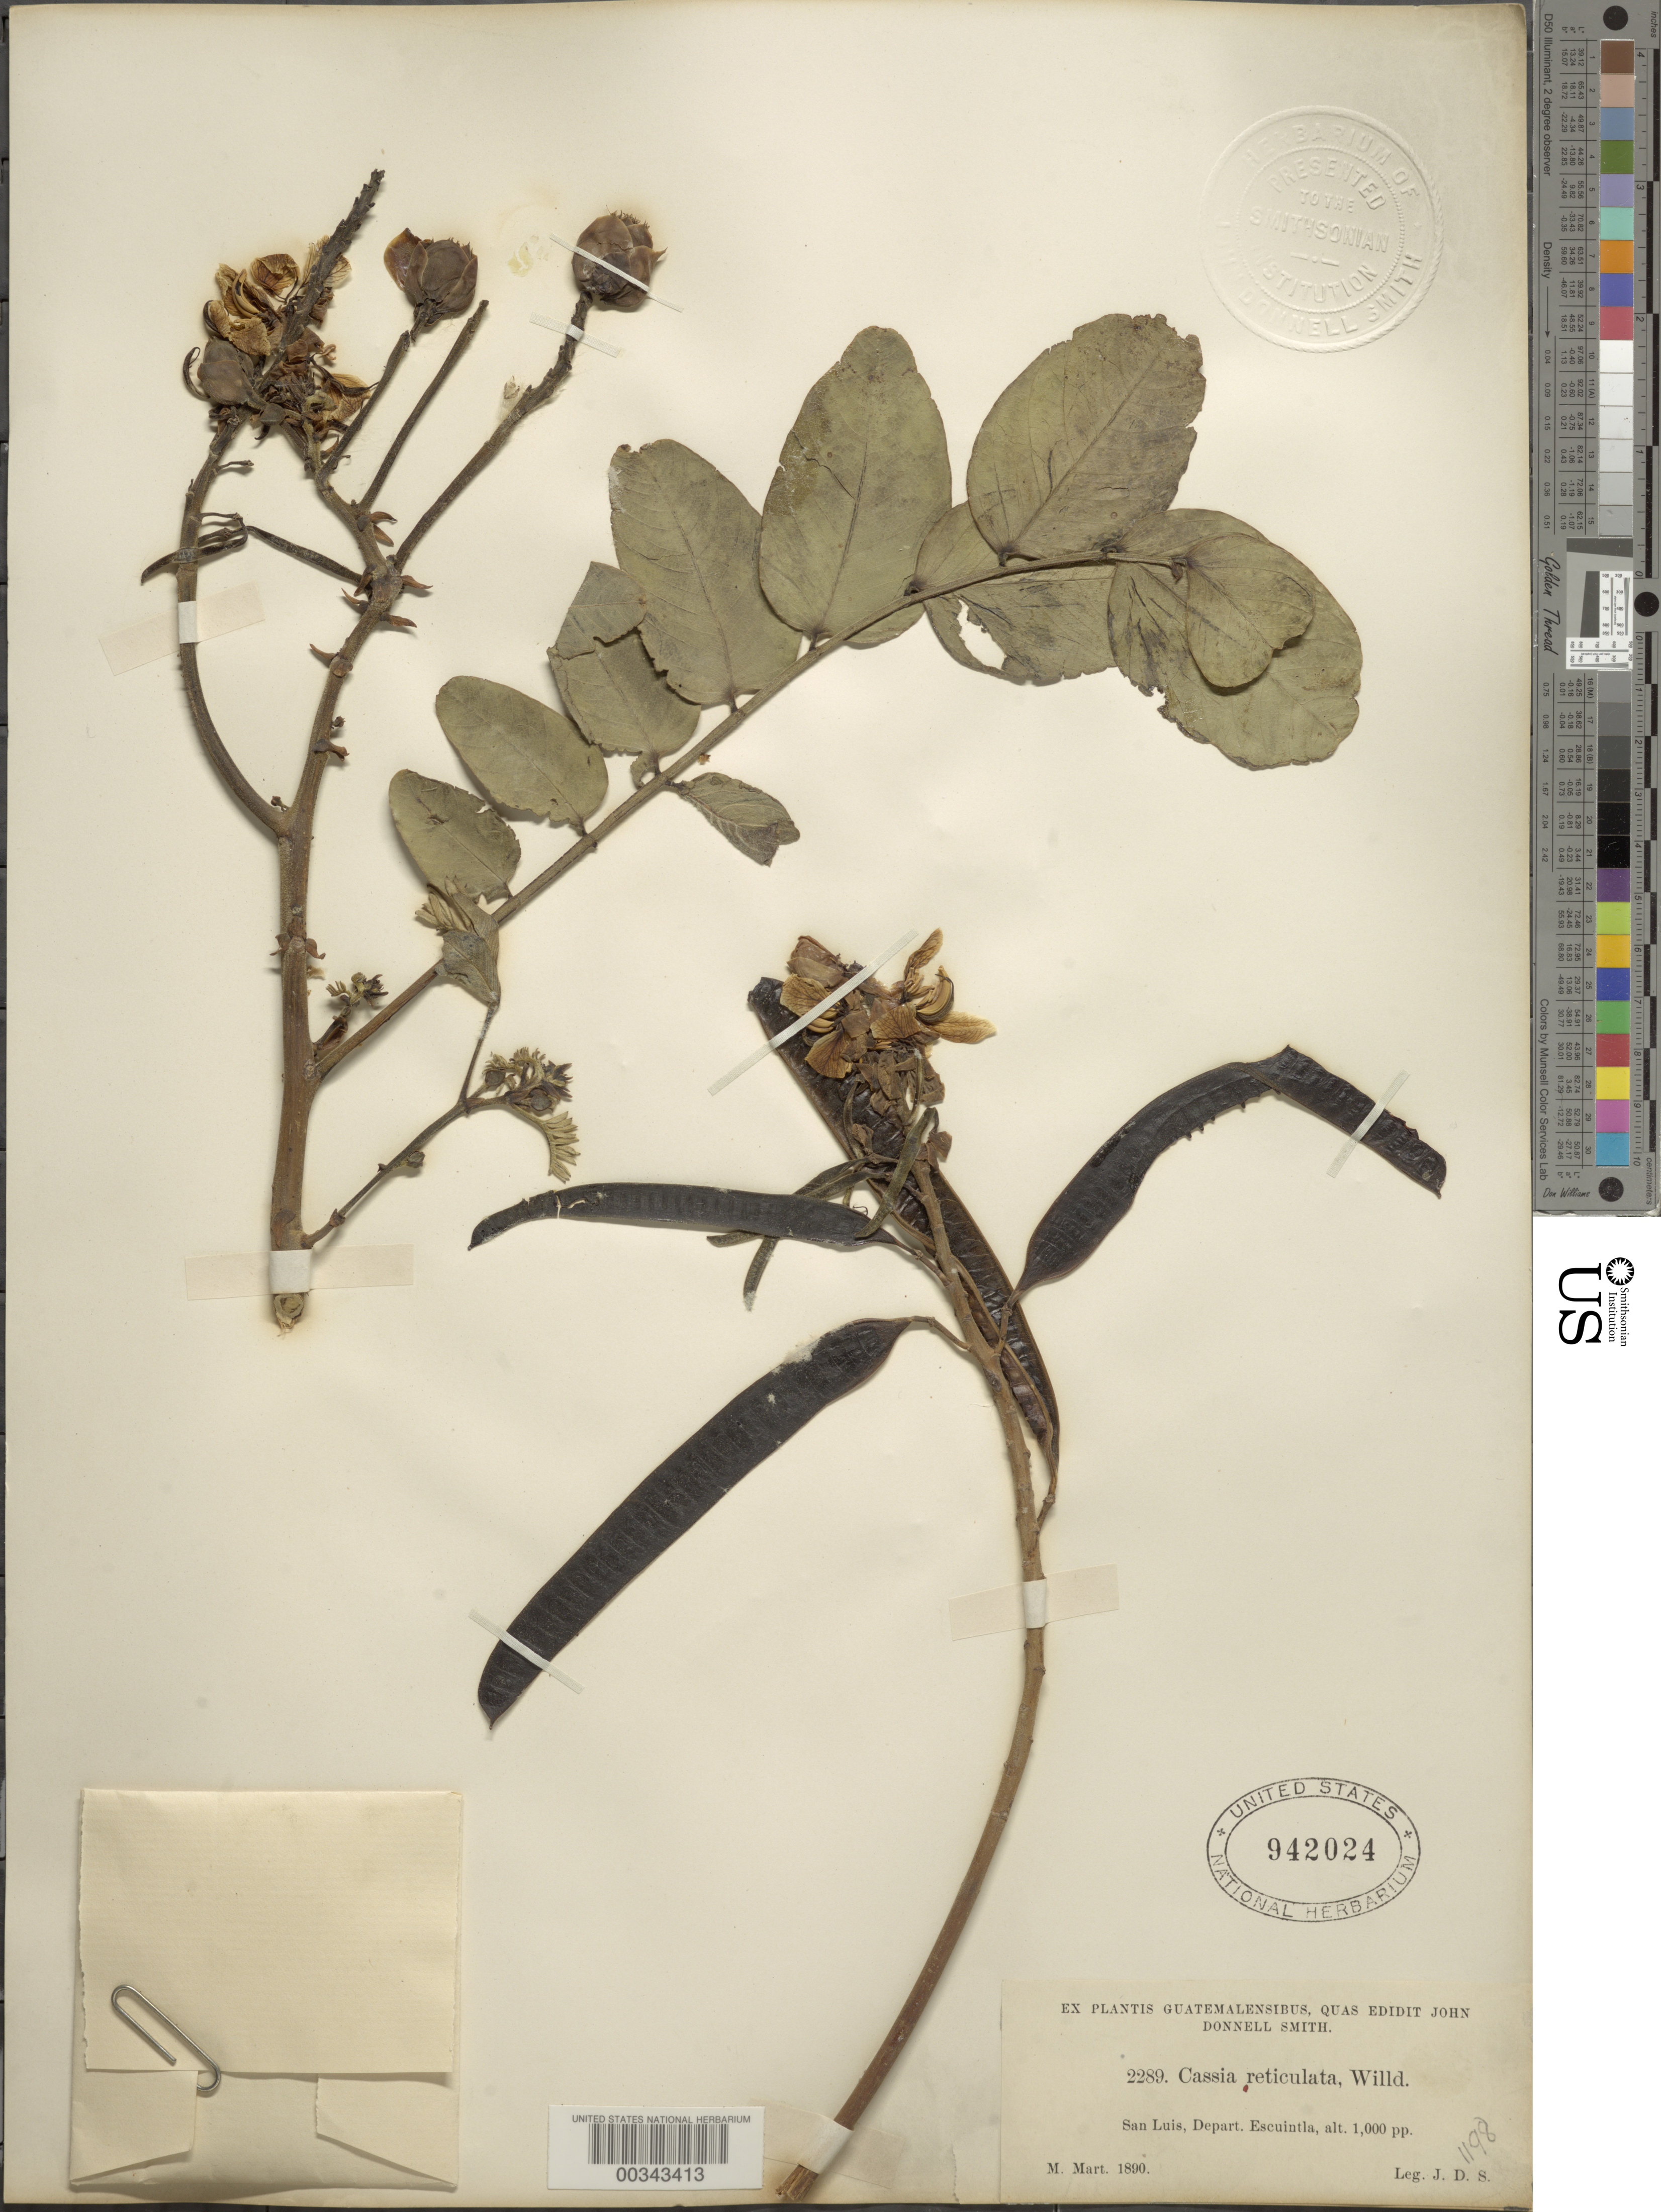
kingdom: Plantae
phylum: Tracheophyta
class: Magnoliopsida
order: Fabales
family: Fabaceae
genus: Senna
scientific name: Senna reticulata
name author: (Willd.) H.S. Irwin & Barneby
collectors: J. Donnell Smith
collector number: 2289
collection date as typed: Mar 1890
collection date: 1890-03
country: Guatemala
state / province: Escuintla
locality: San Luis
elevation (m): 305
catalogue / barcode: US 942024